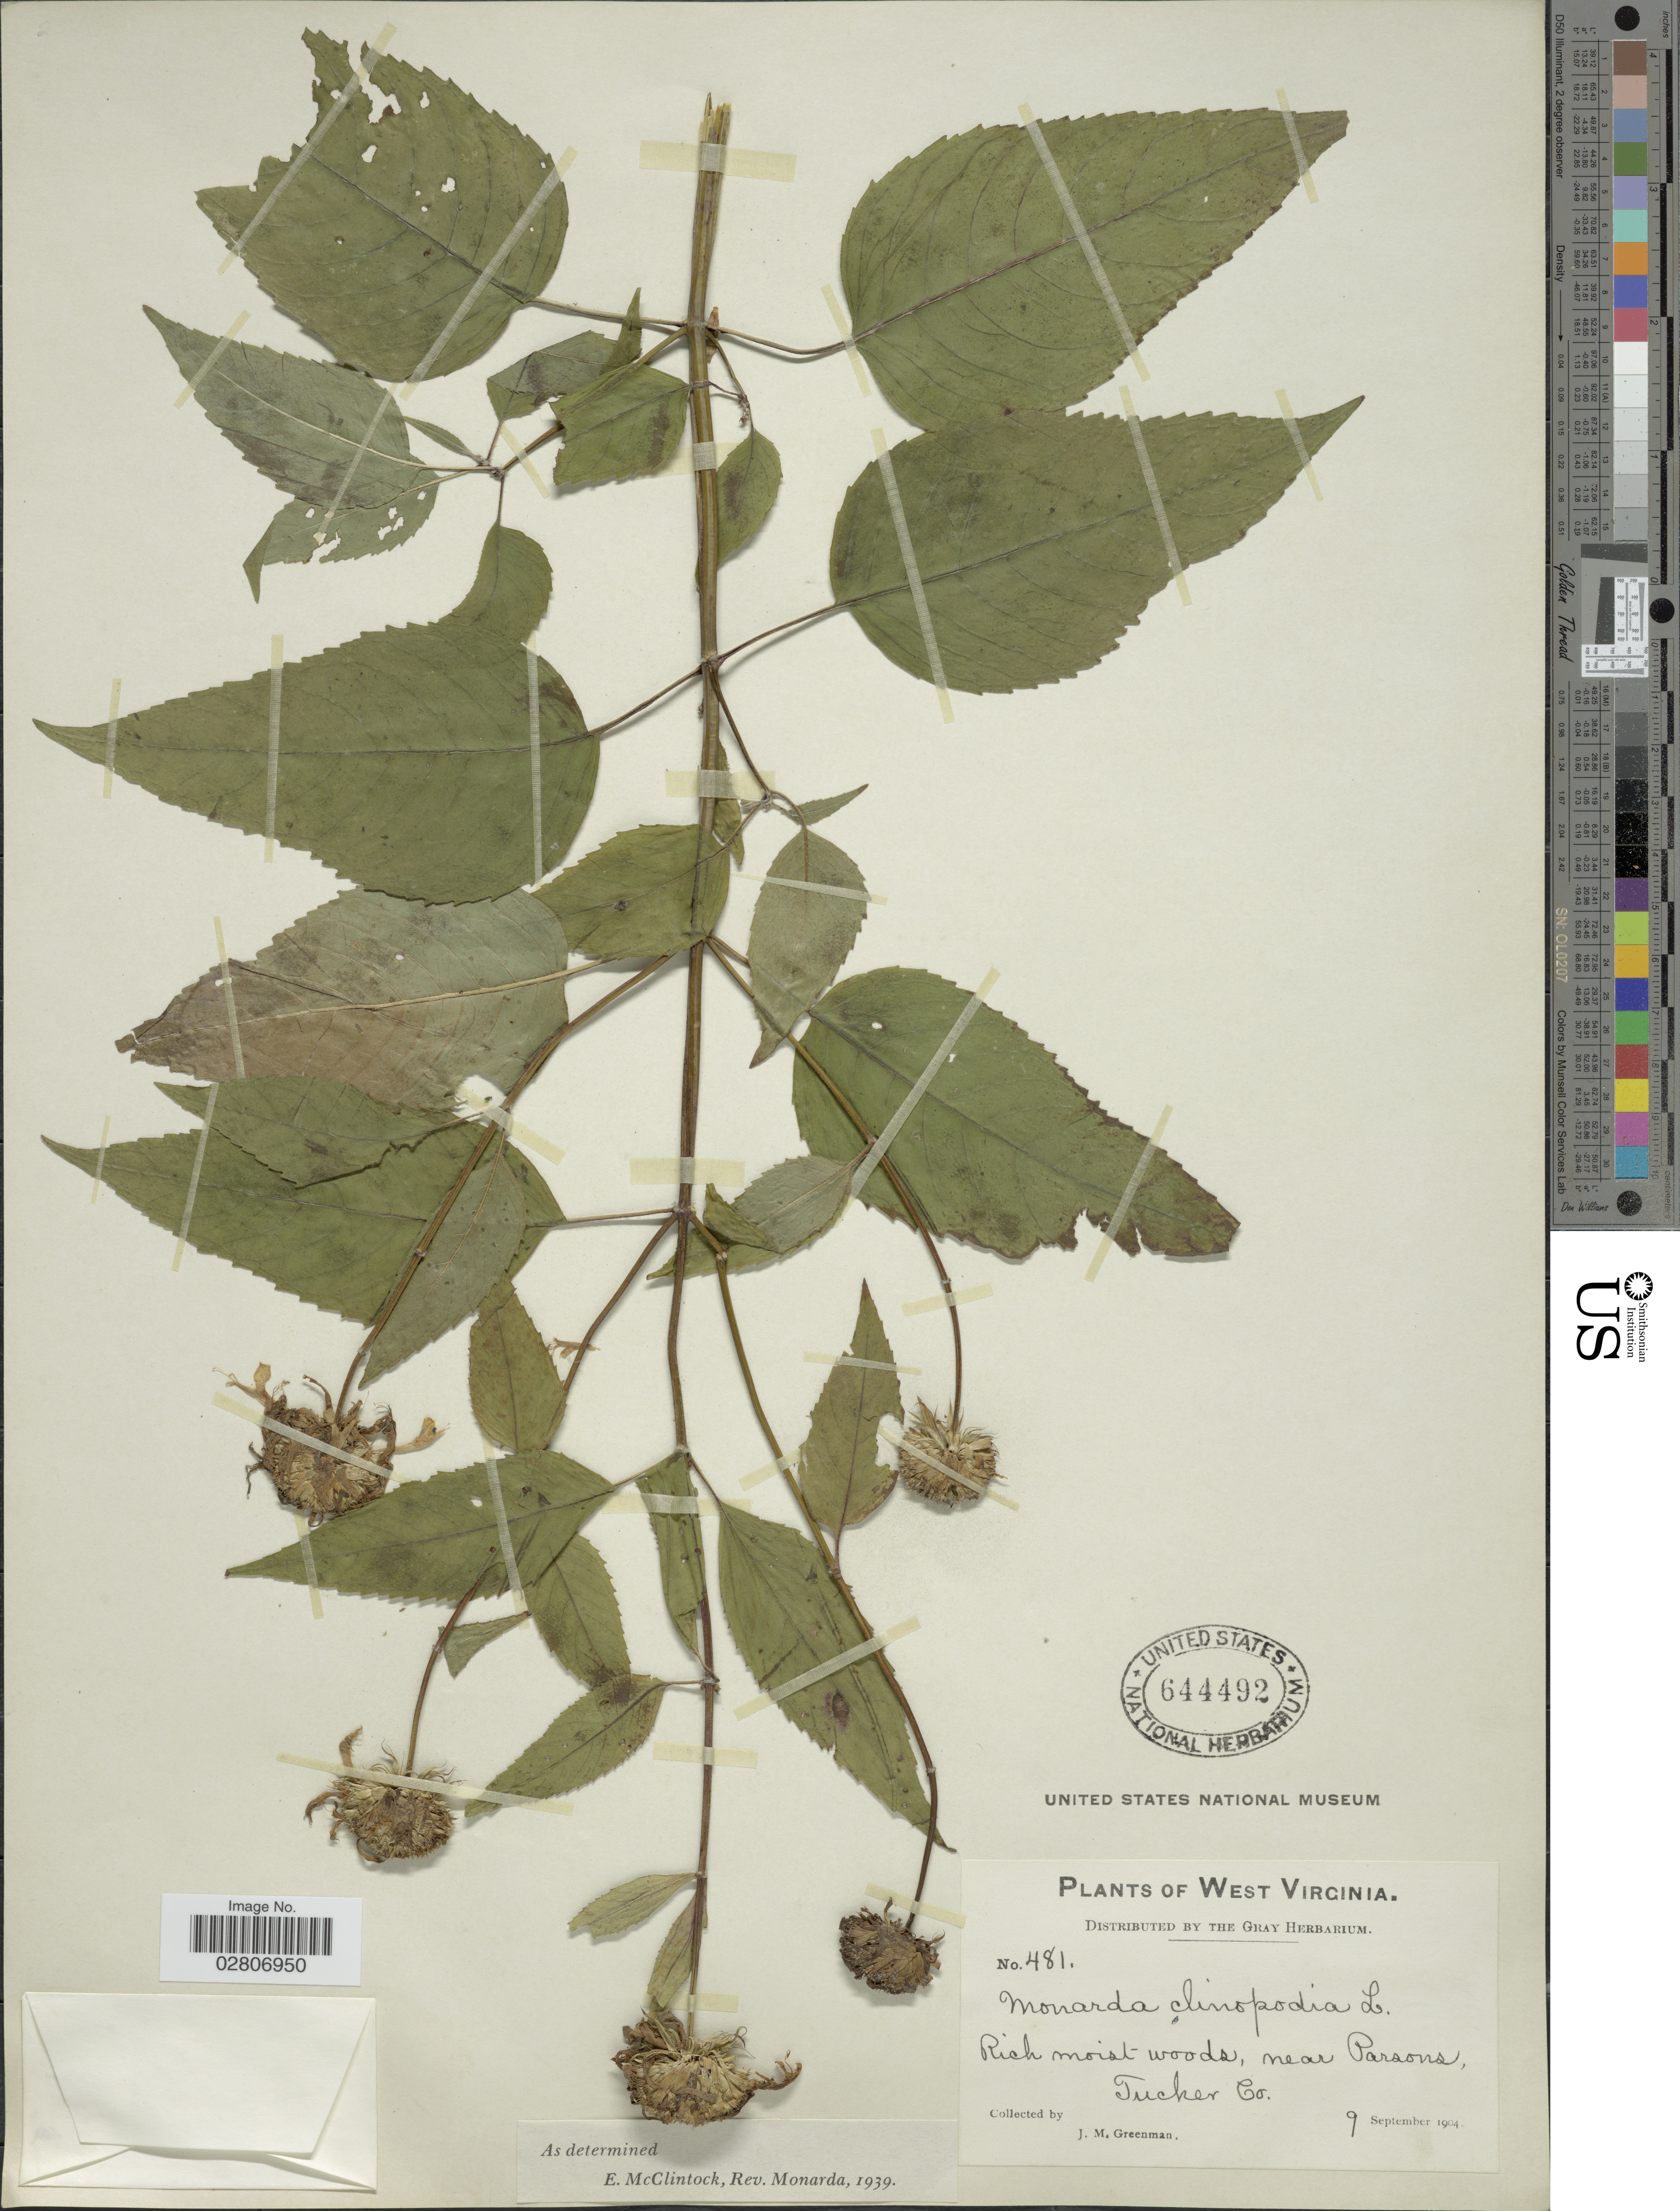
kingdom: Plantae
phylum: Tracheophyta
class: Magnoliopsida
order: Lamiales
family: Lamiaceae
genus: Monarda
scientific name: Monarda clinopodia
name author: L.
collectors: J. M. Greenman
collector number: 481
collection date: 1904-09-09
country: United States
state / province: West Virginia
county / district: Tucker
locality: Near parsons, Tucker Co.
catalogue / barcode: US 644492